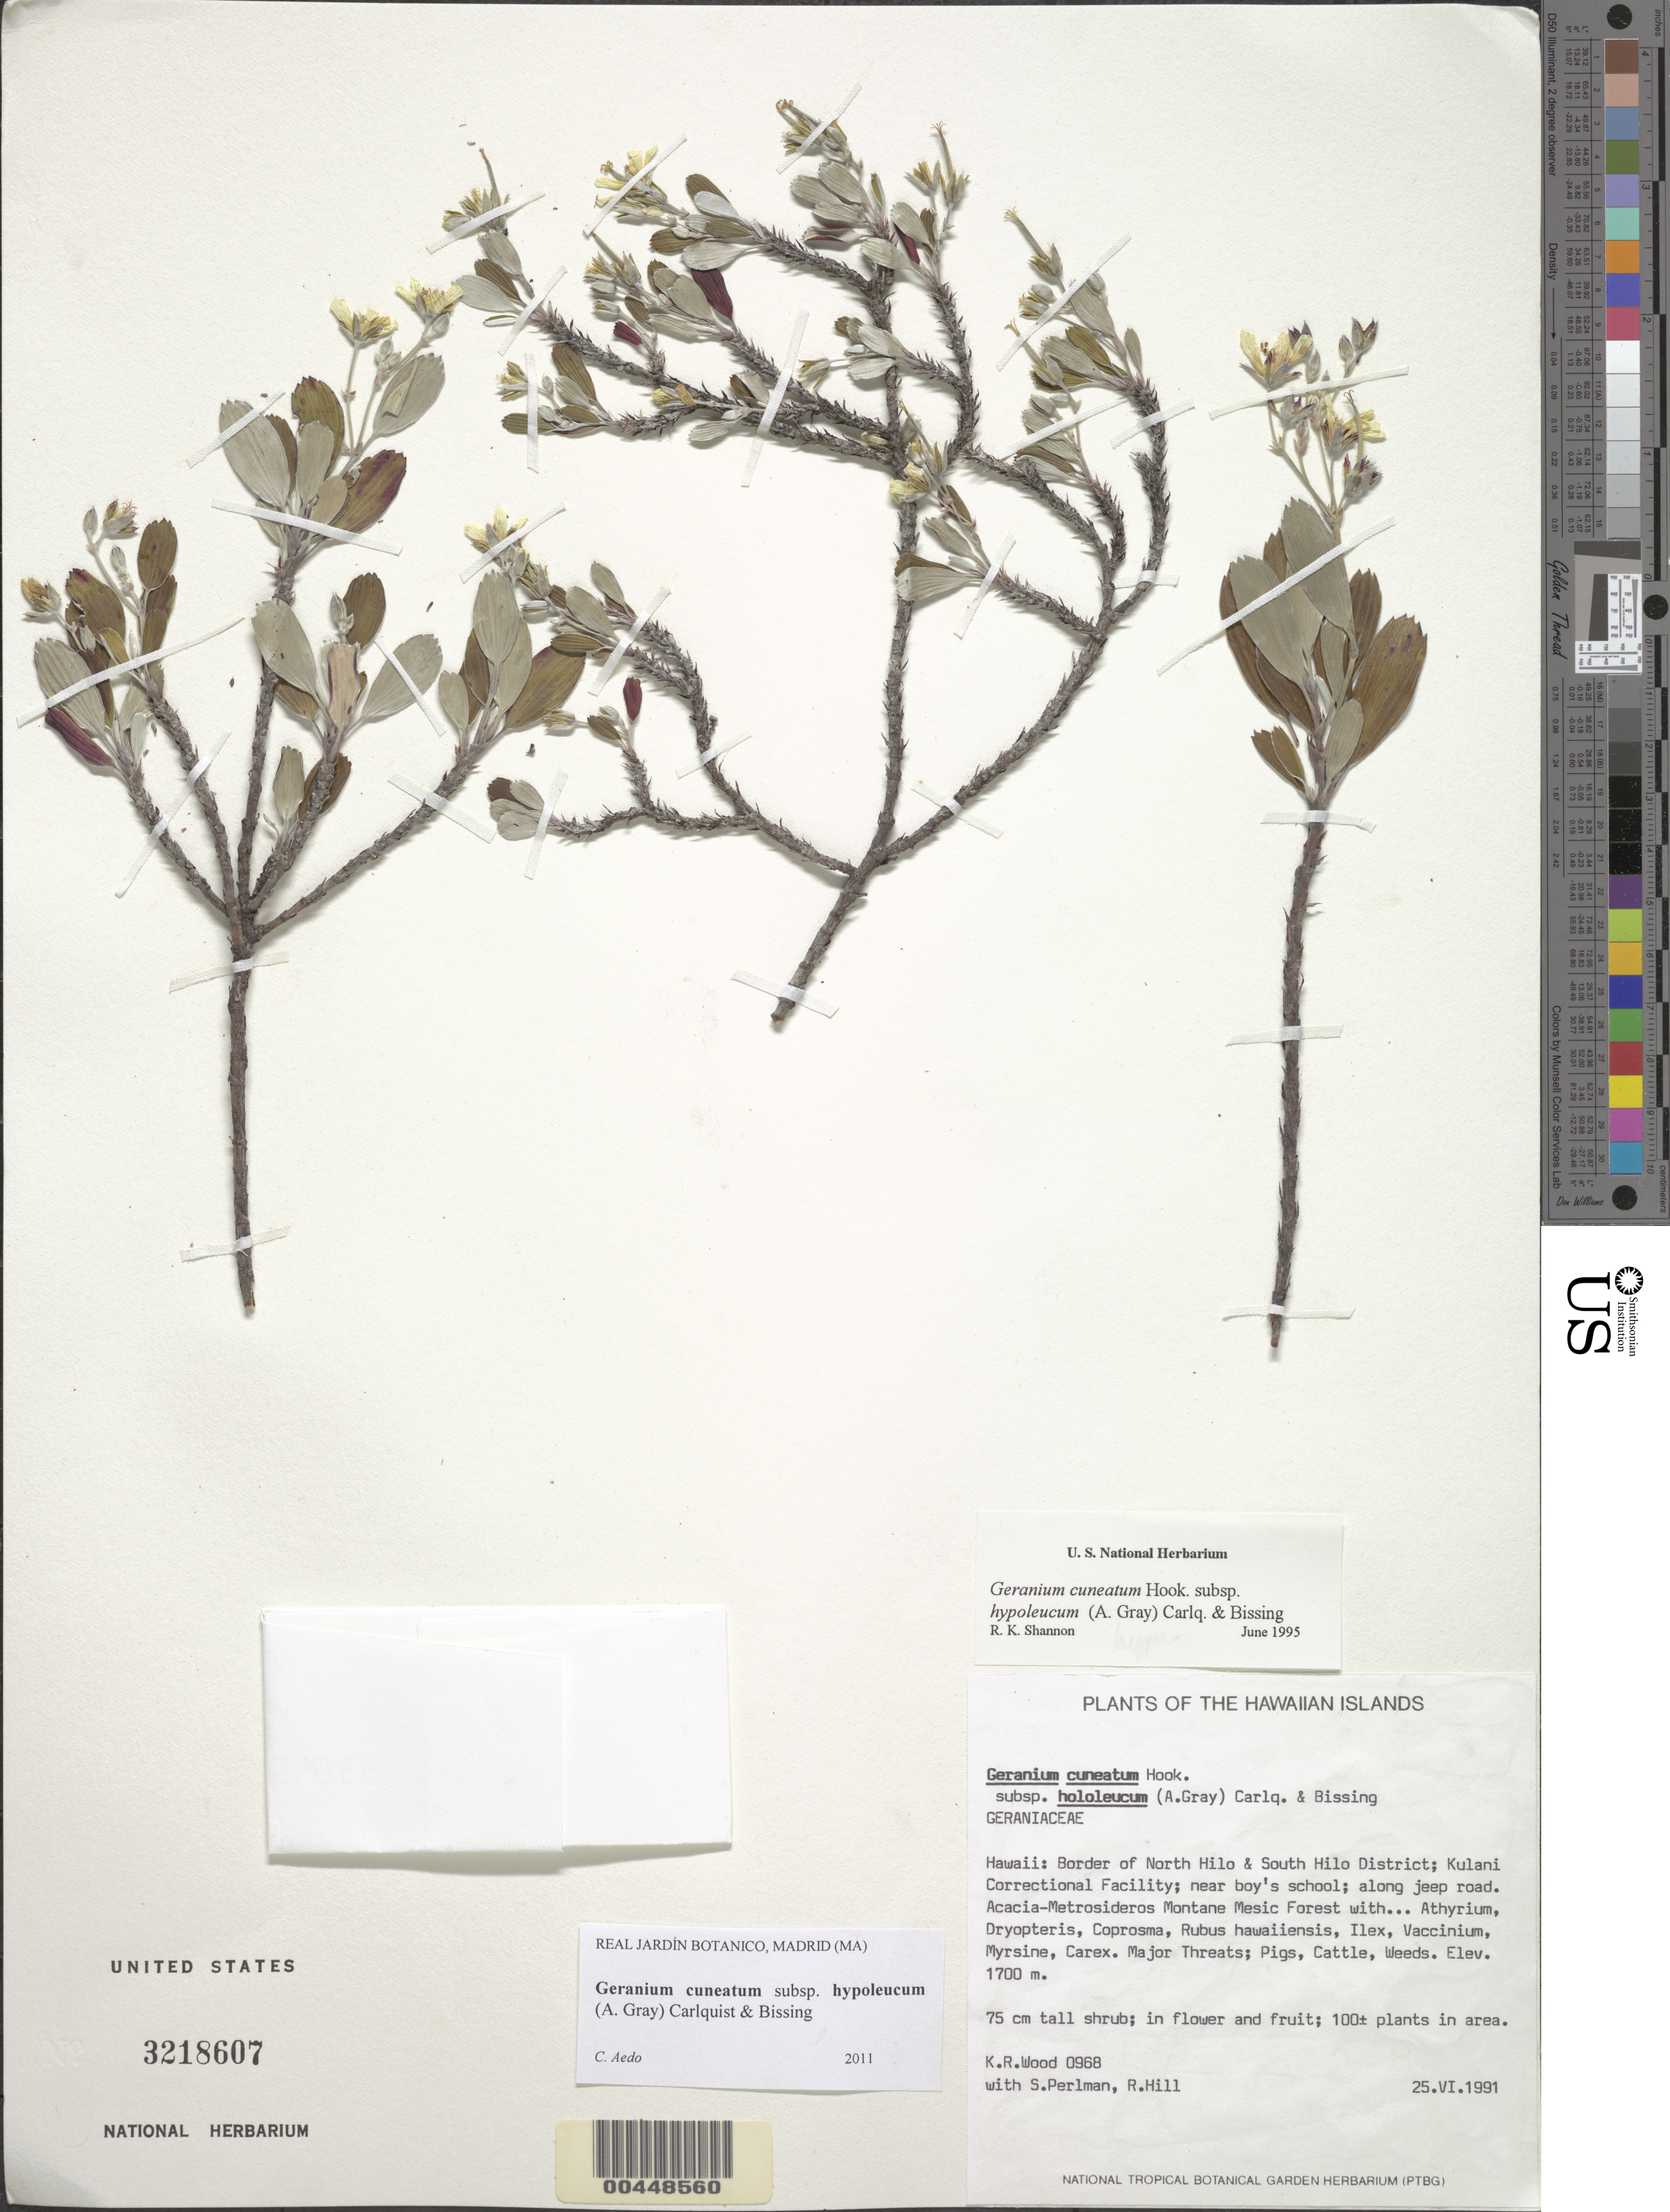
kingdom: Plantae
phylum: Tracheophyta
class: Magnoliopsida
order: Geraniales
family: Geraniaceae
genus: Geranium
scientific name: Geranium cuneatum subsp. hypoleucum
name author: (A. Gray) Carlquist & Bissing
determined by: Aedo, C.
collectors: K. R. Wood, S. P. Perlman & R. Hill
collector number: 0968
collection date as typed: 25 Jun 1991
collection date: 1991-06-25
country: United States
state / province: Hawaii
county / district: Hawaii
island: Hawaii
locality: Border of N Hilo and S Hilo Dist, Kulani Correctional Facility,near boy's school, along jeep rd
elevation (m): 1700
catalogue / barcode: US 3218607